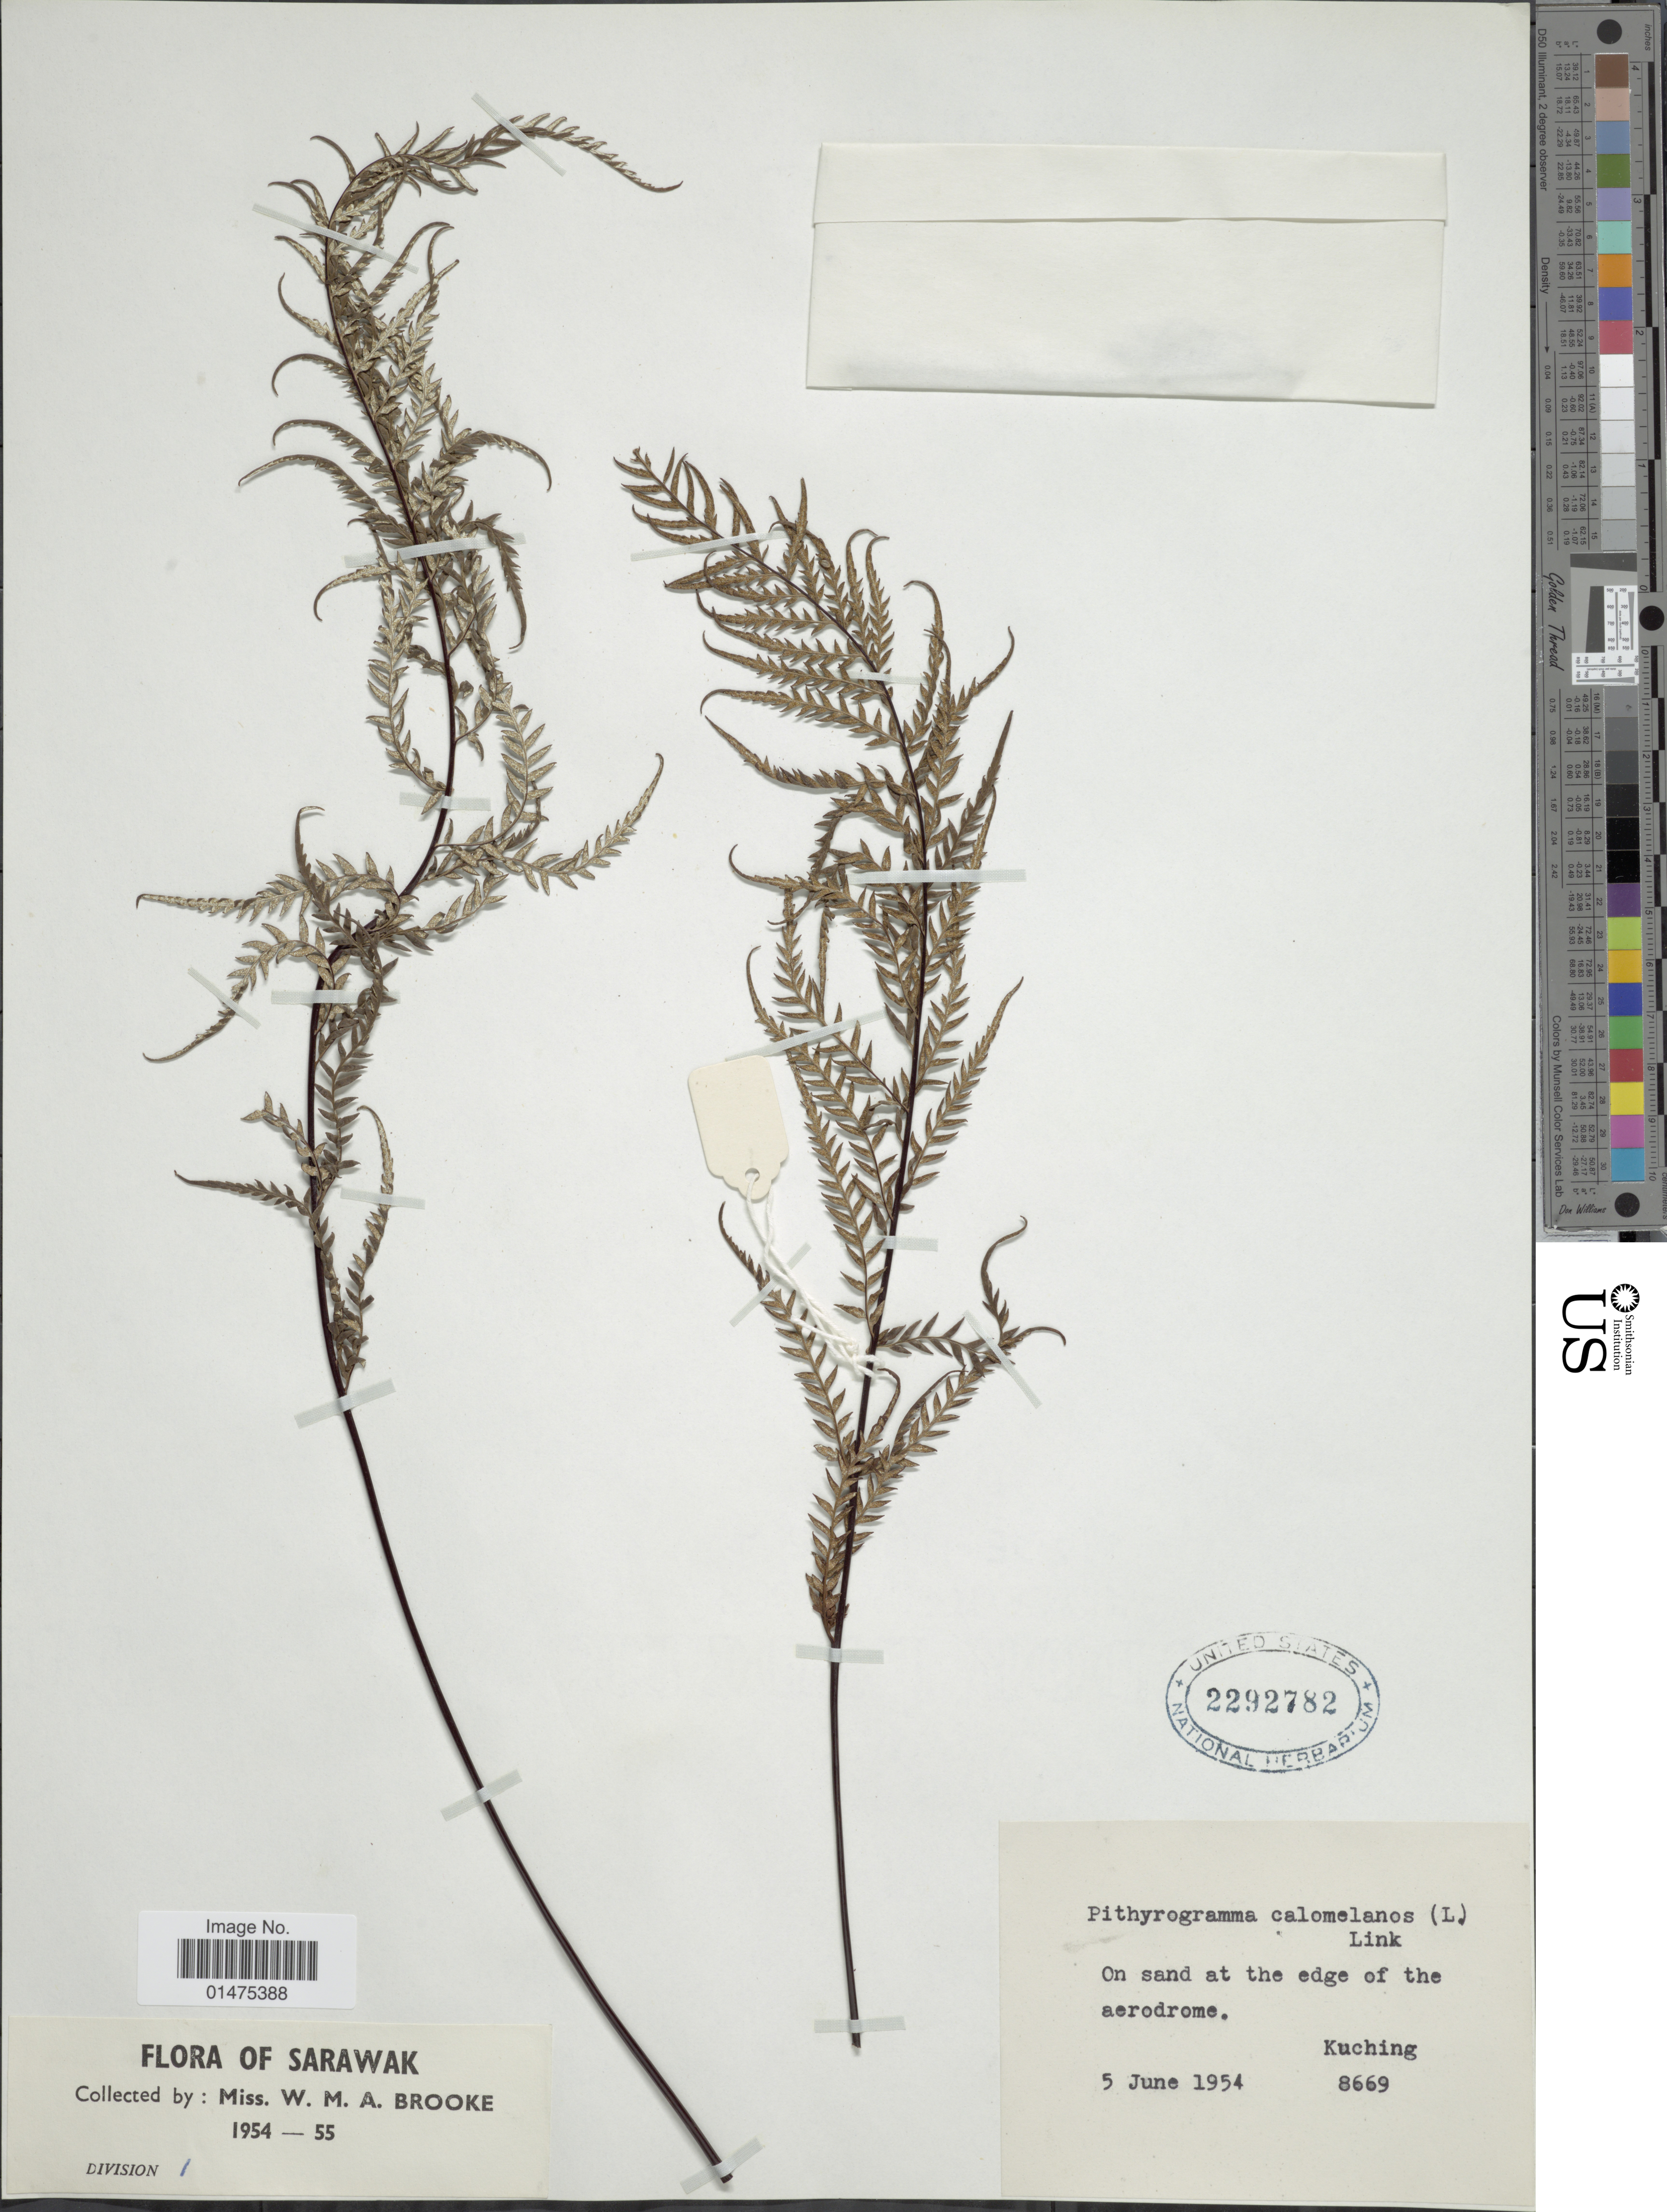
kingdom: Plantae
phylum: Tracheophyta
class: Polypodiopsida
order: Polypodiales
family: Pteridaceae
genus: Pityrogramma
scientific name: Pityrogramma calomelanos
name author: (L.) Link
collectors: W. Brooke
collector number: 8669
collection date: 1954-06-05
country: Malaysia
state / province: Sarawak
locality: On sand at the edge of the aerodrome, kuching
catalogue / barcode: US 2292782